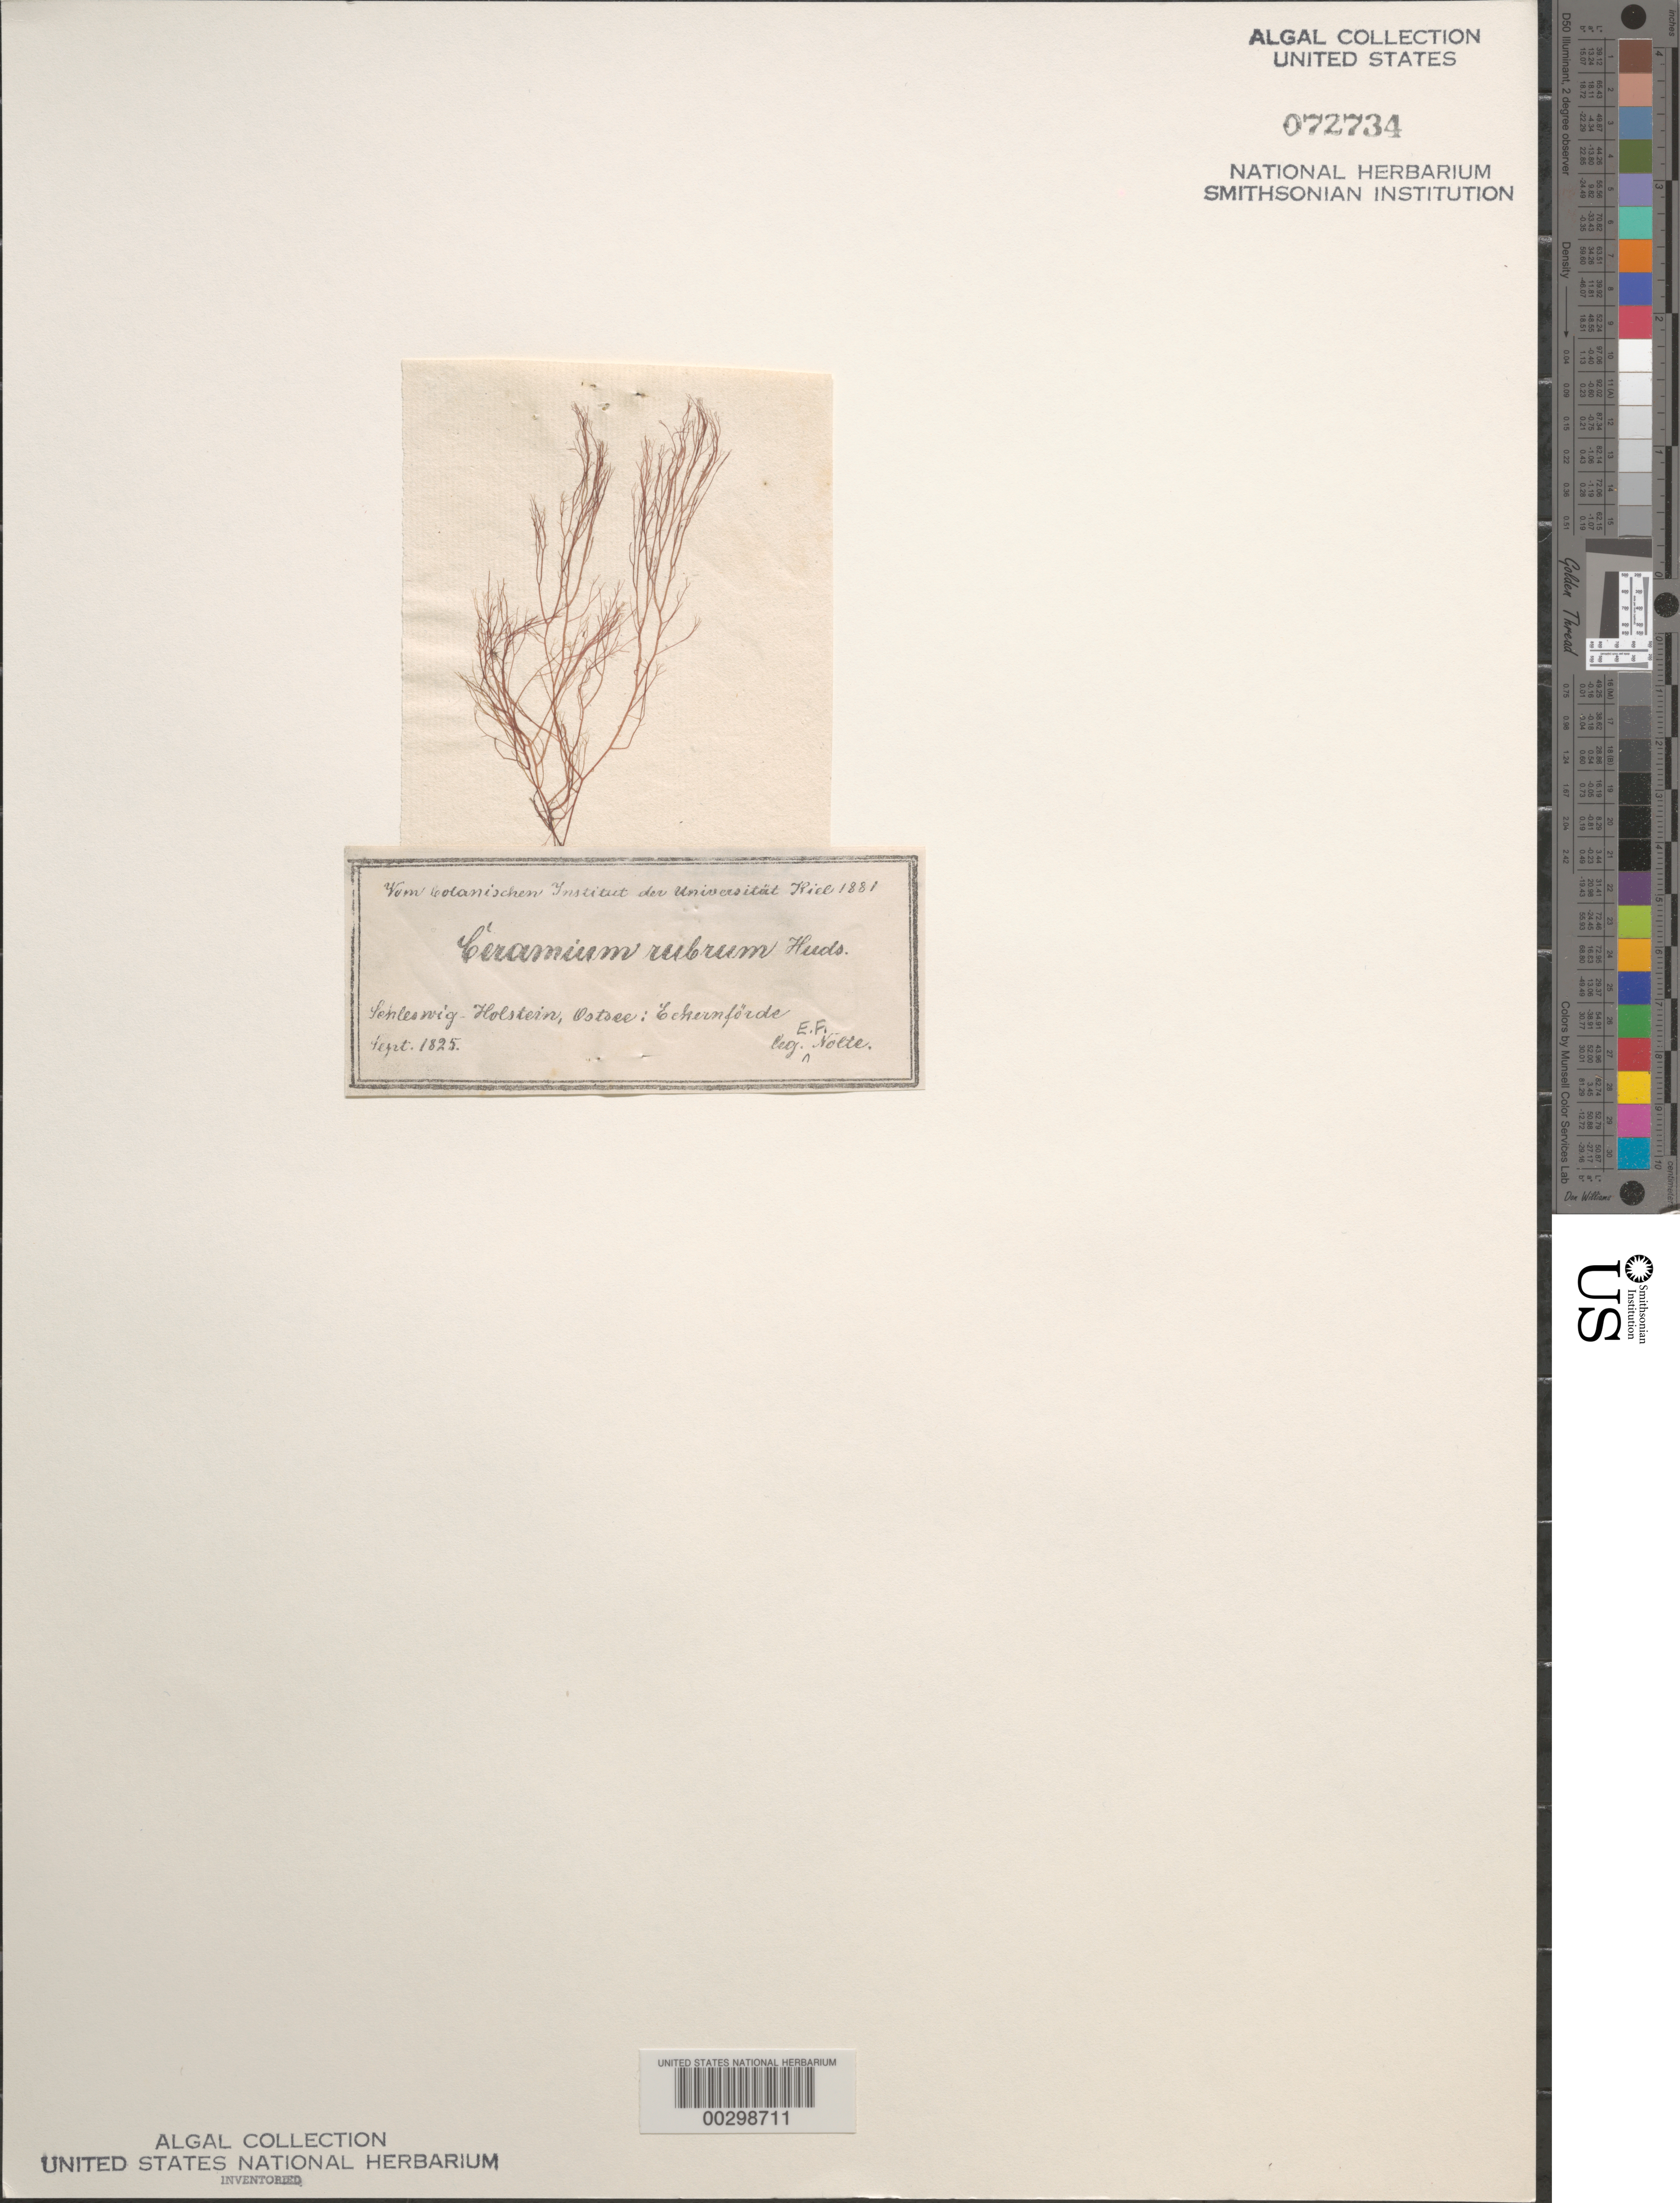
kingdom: Plantae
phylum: Rhodophyta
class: Florideophyceae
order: Ceramiales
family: Ceramiaceae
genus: Ceramium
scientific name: Ceramium rubrum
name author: C. Agardh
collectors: E. Nolte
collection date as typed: Sep 1825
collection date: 1825-09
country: Germany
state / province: Schleswig-Holstein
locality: Eckernforde, Kiel Bay, Baltic Sea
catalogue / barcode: US 72734